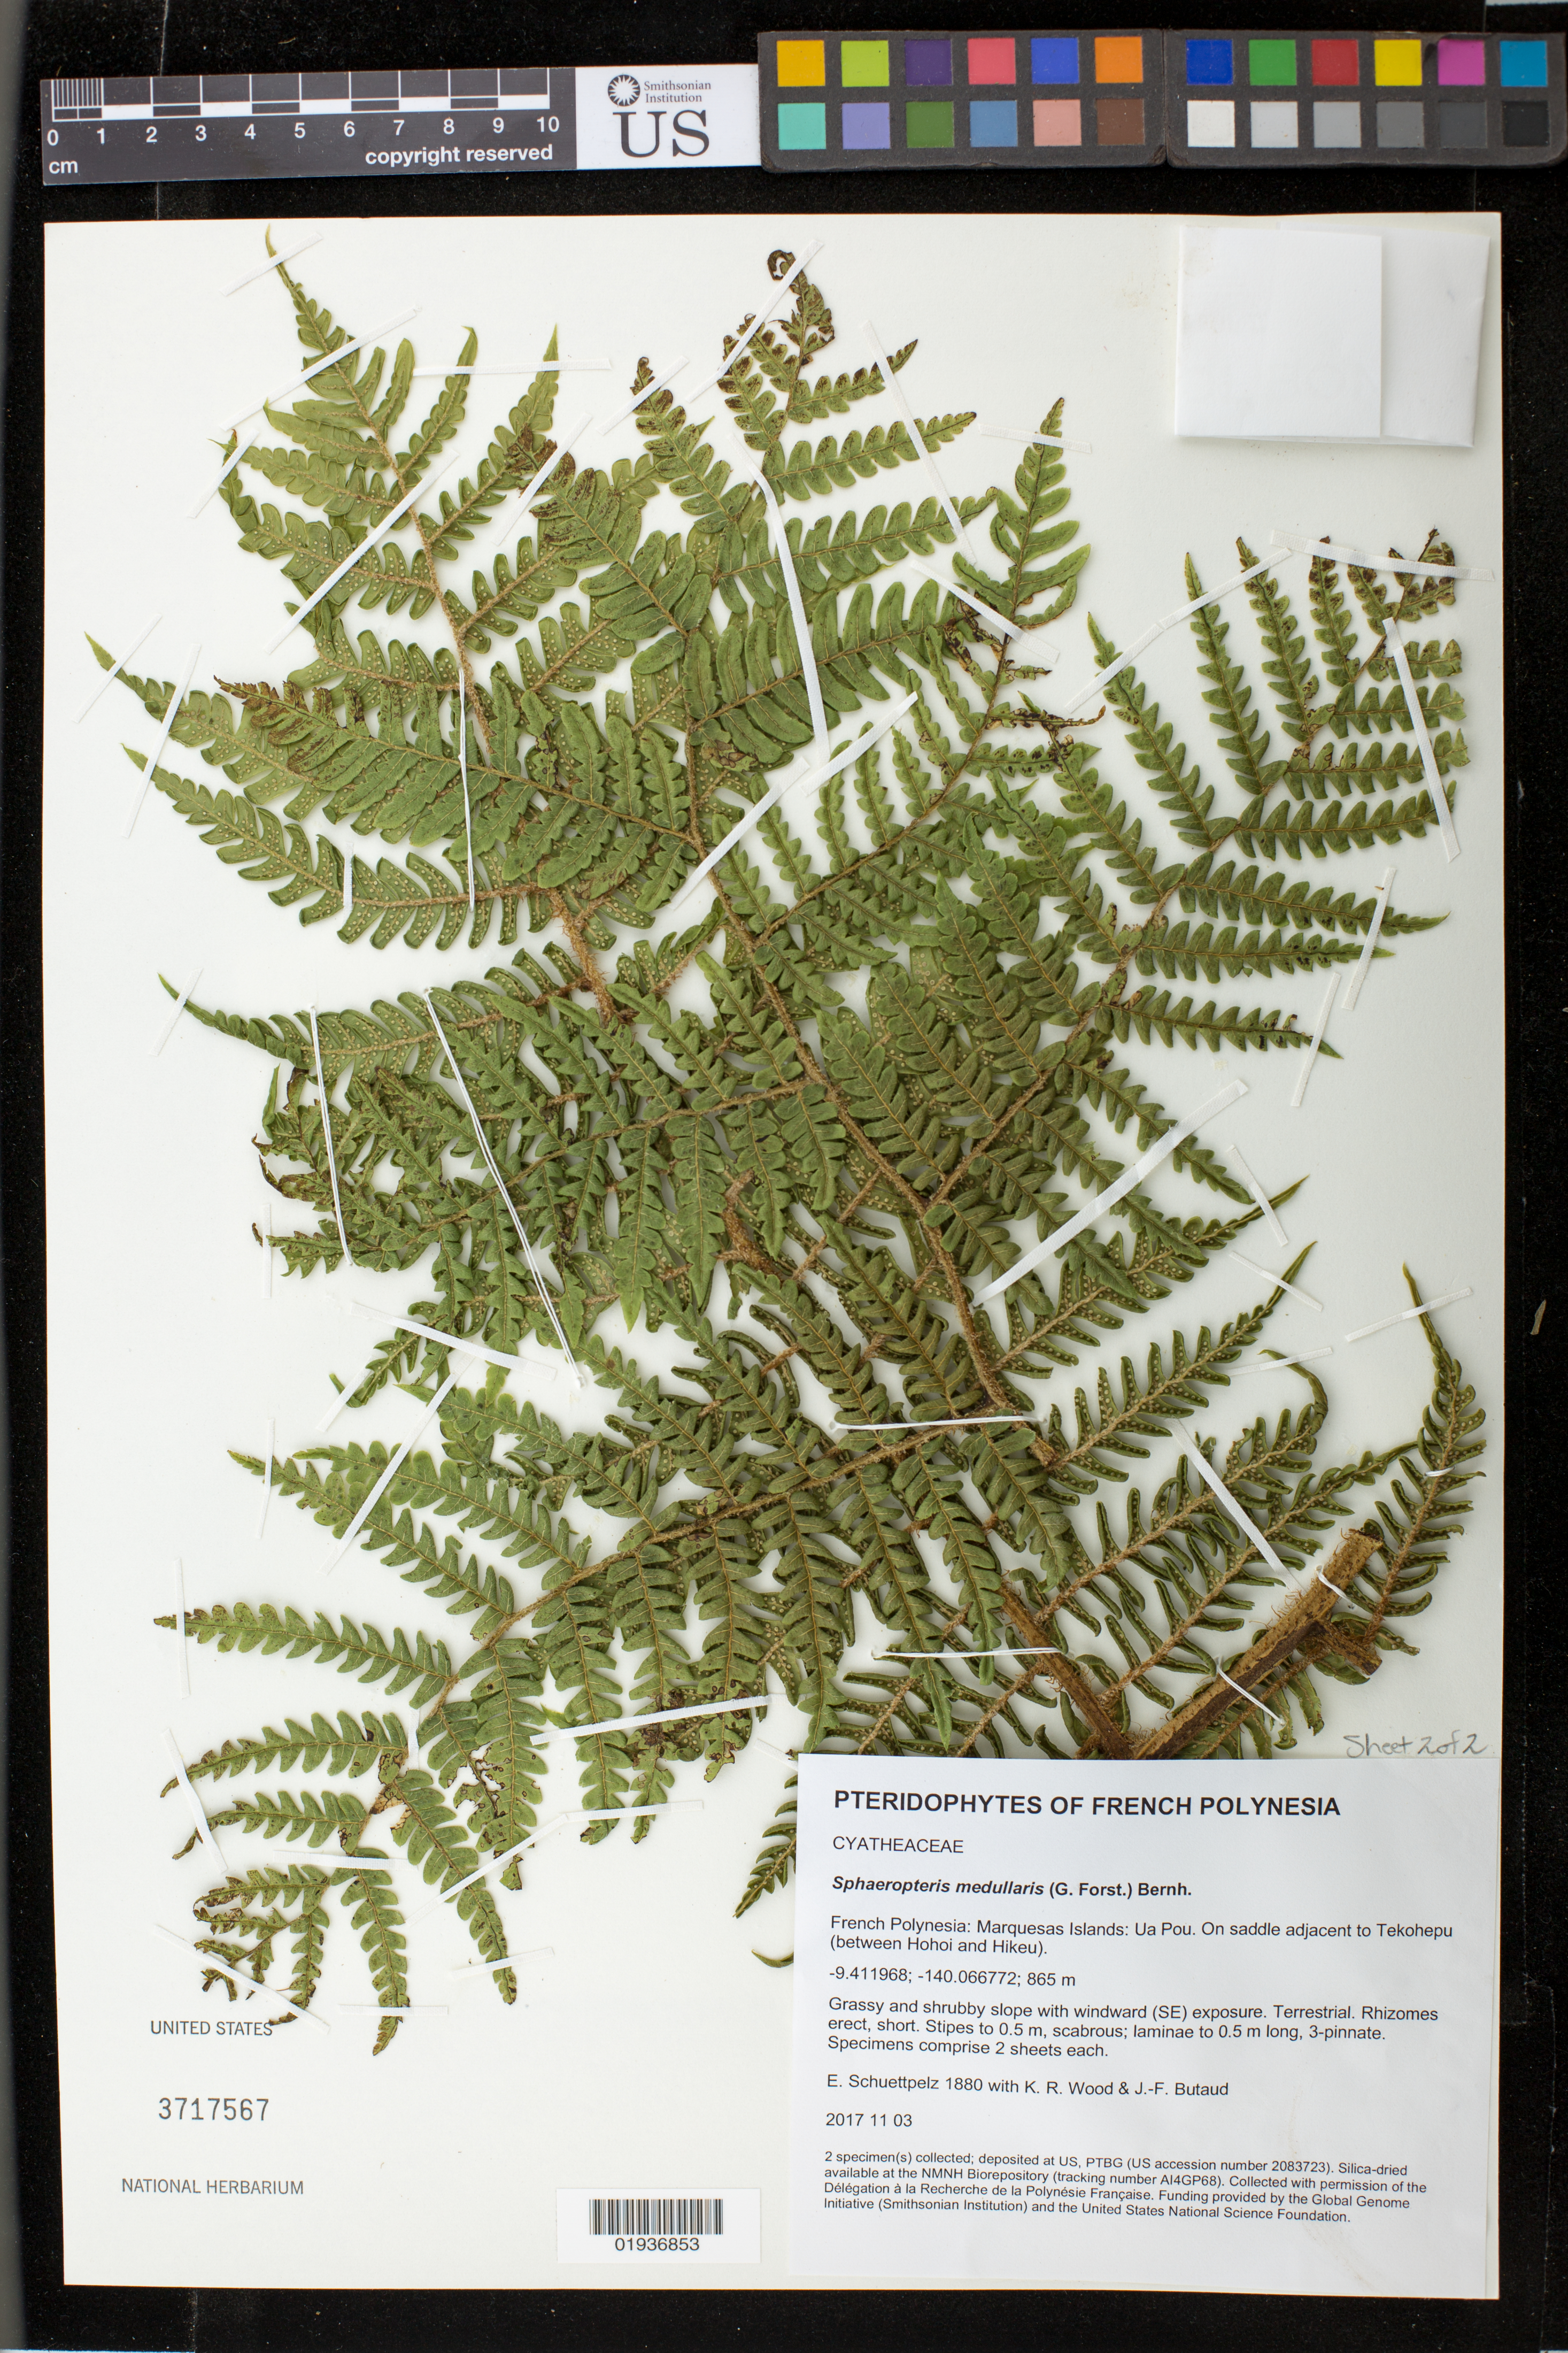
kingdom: Plantae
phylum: Tracheophyta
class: Polypodiopsida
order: Cyatheales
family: Cyatheaceae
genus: Sphaeropteris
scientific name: Sphaeropteris medullaris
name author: (G. Forst.) Bernh.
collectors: E. Schuettpelz, K. R. Wood & J. -F. Butaud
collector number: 1880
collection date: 2017-11-03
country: French Polynesia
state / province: Marquesas Islands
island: Ua Pou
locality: On saddle adjacent to Tekohepu (between Hohoi and Hikeu).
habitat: Grassy and shrubby slope with windward (SE) exposure.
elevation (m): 865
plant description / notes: Collected with permission of the Délégation à la Recherche de la Polynésie Française. Funding provided by the Global Genome Initiative (Smithsonian Institution) and the United States National Science Foundation. Silica dried tissue stored at AI4GP68 in the NMNH Biorepository, Smithsonian Institution.; Specimens comprise 2 sheets each.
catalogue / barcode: US 3717567